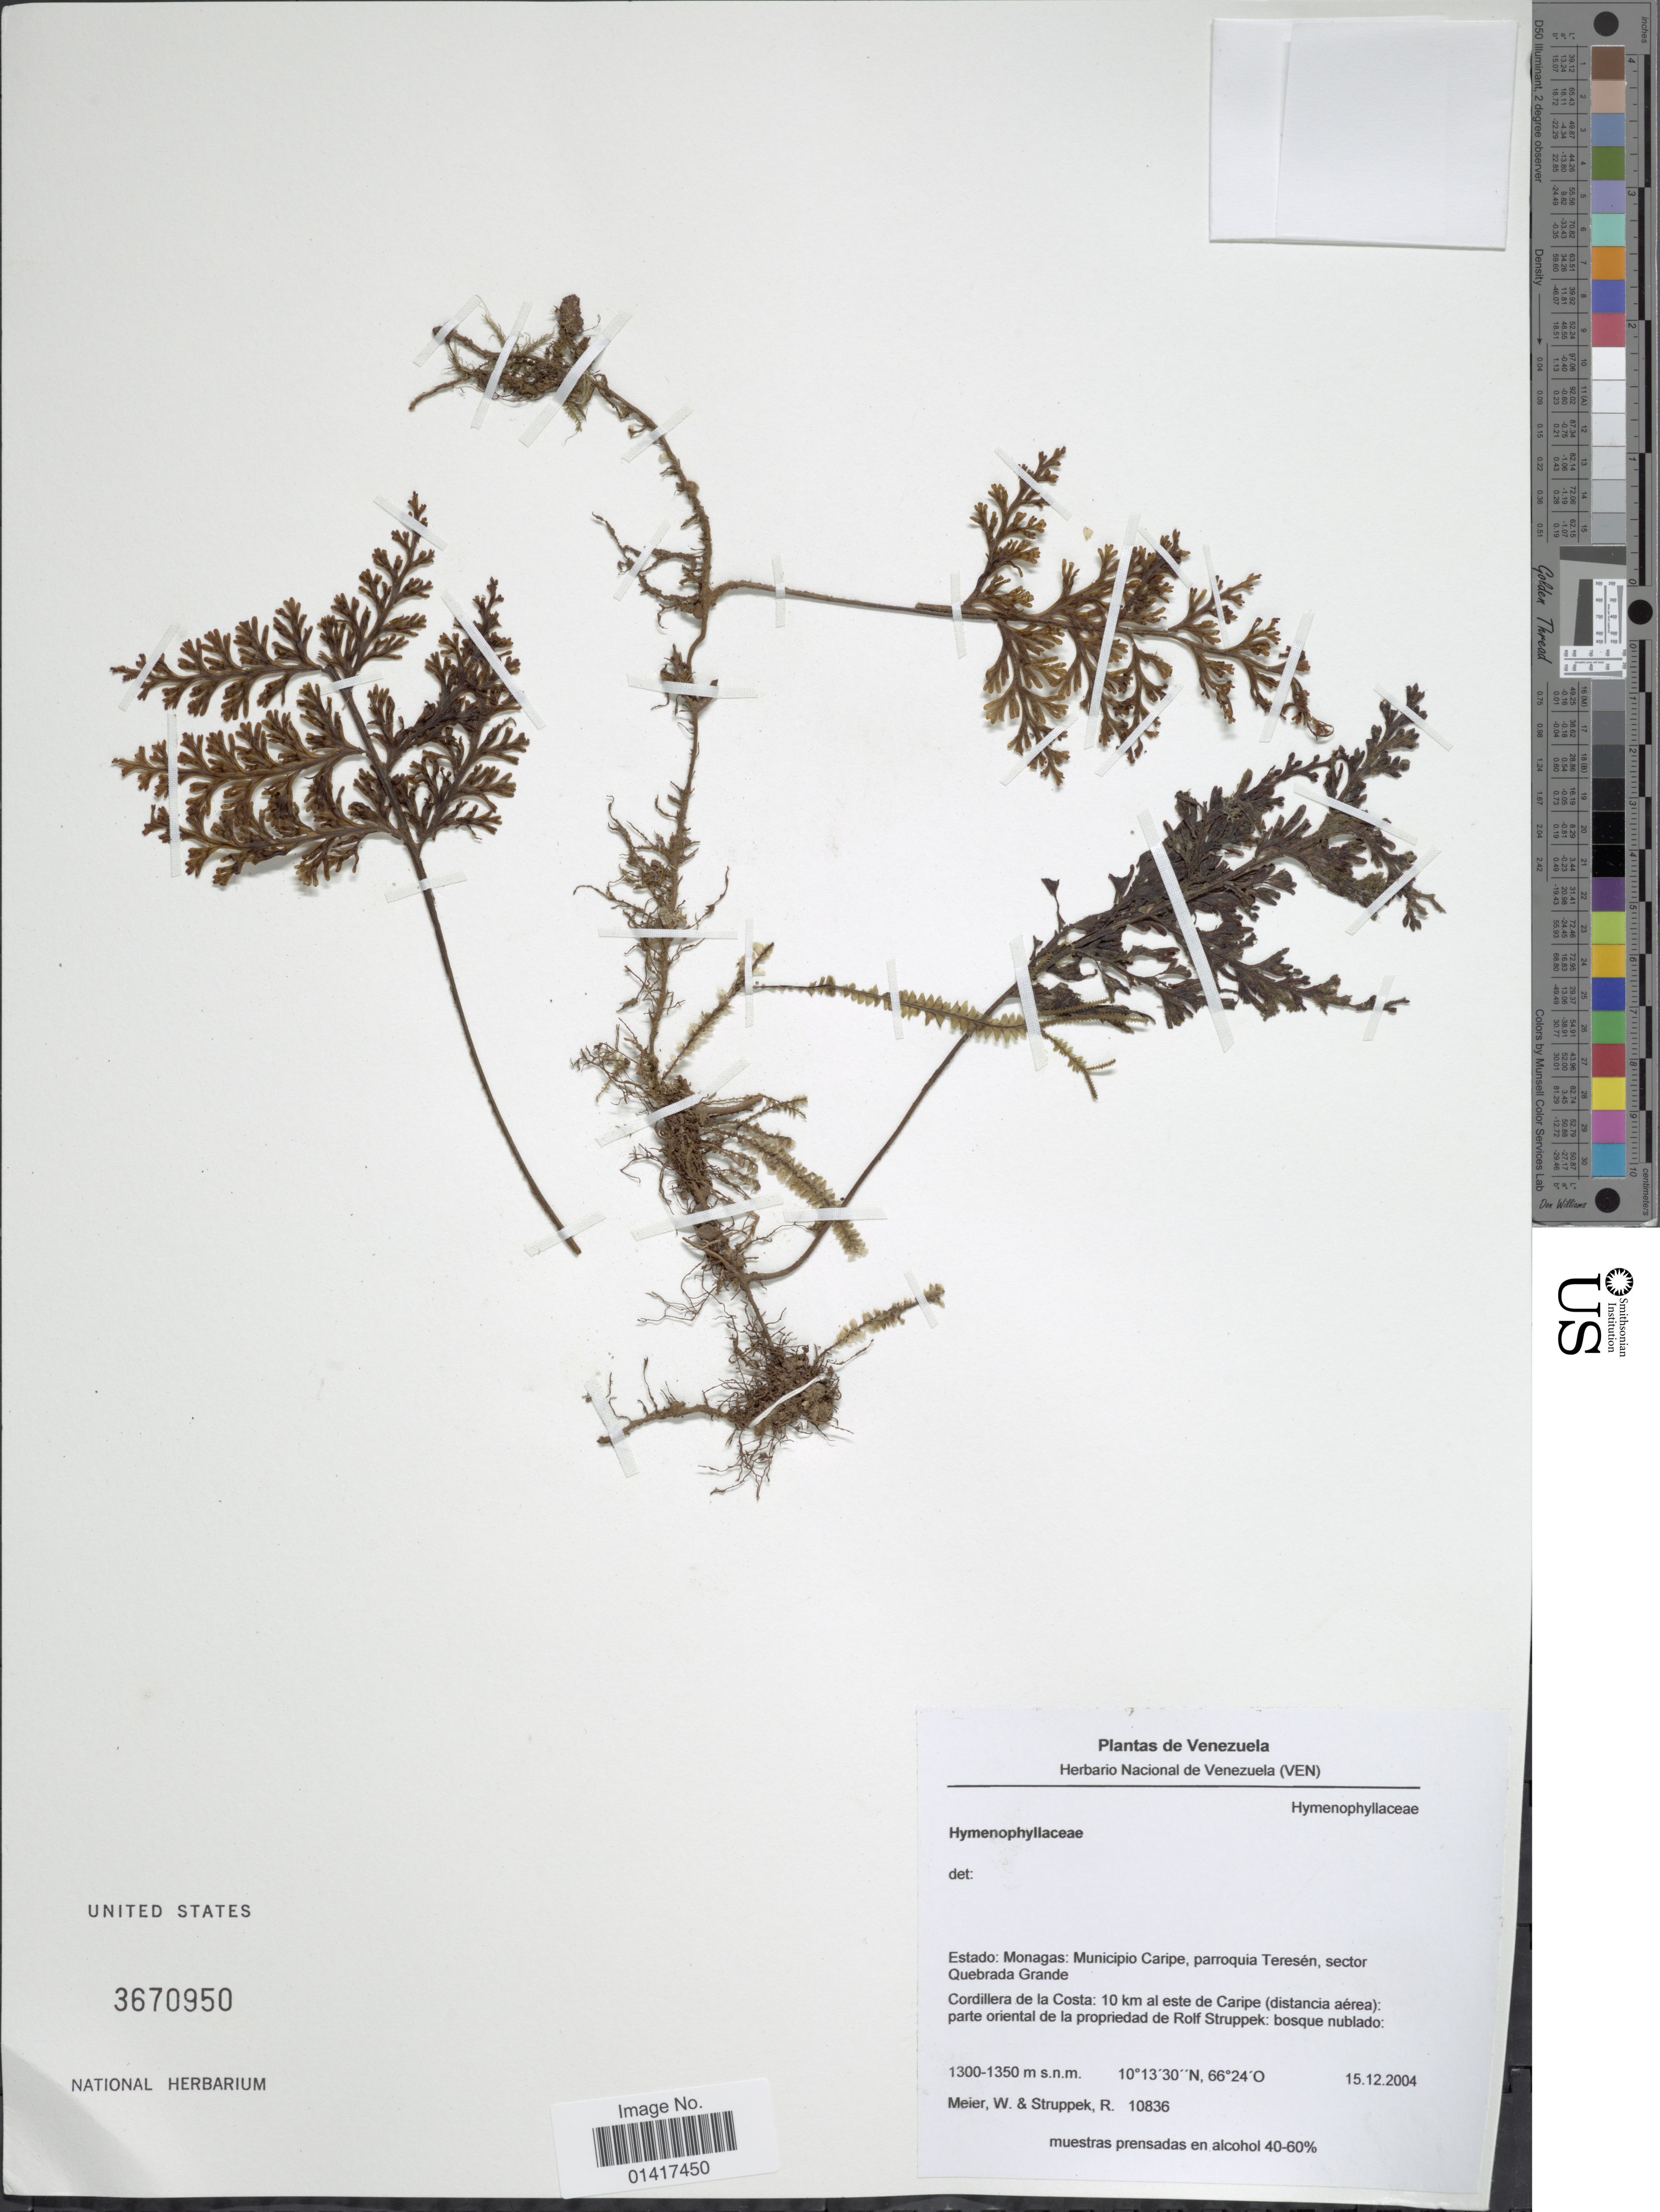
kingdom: Plantae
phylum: Tracheophyta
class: Polypodiopsida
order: Hymenophyllales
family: Hymenophyllaceae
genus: Hymenophyllum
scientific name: Hymenophyllum sp.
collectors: W. Meier & R. Struppek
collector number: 10836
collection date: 2004-12-15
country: Venezuela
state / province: Monagas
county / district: Caripe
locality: Estado: Monagas, Municipio Caripe, parroquia Teresen, sector Quebrada Grande. Cordillera de la Costa: 10 km al este de Caripe (distancia aerea): parte oriental de la propriedad de Rolf Struppek: bosque nublado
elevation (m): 1300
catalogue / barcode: US 3670950